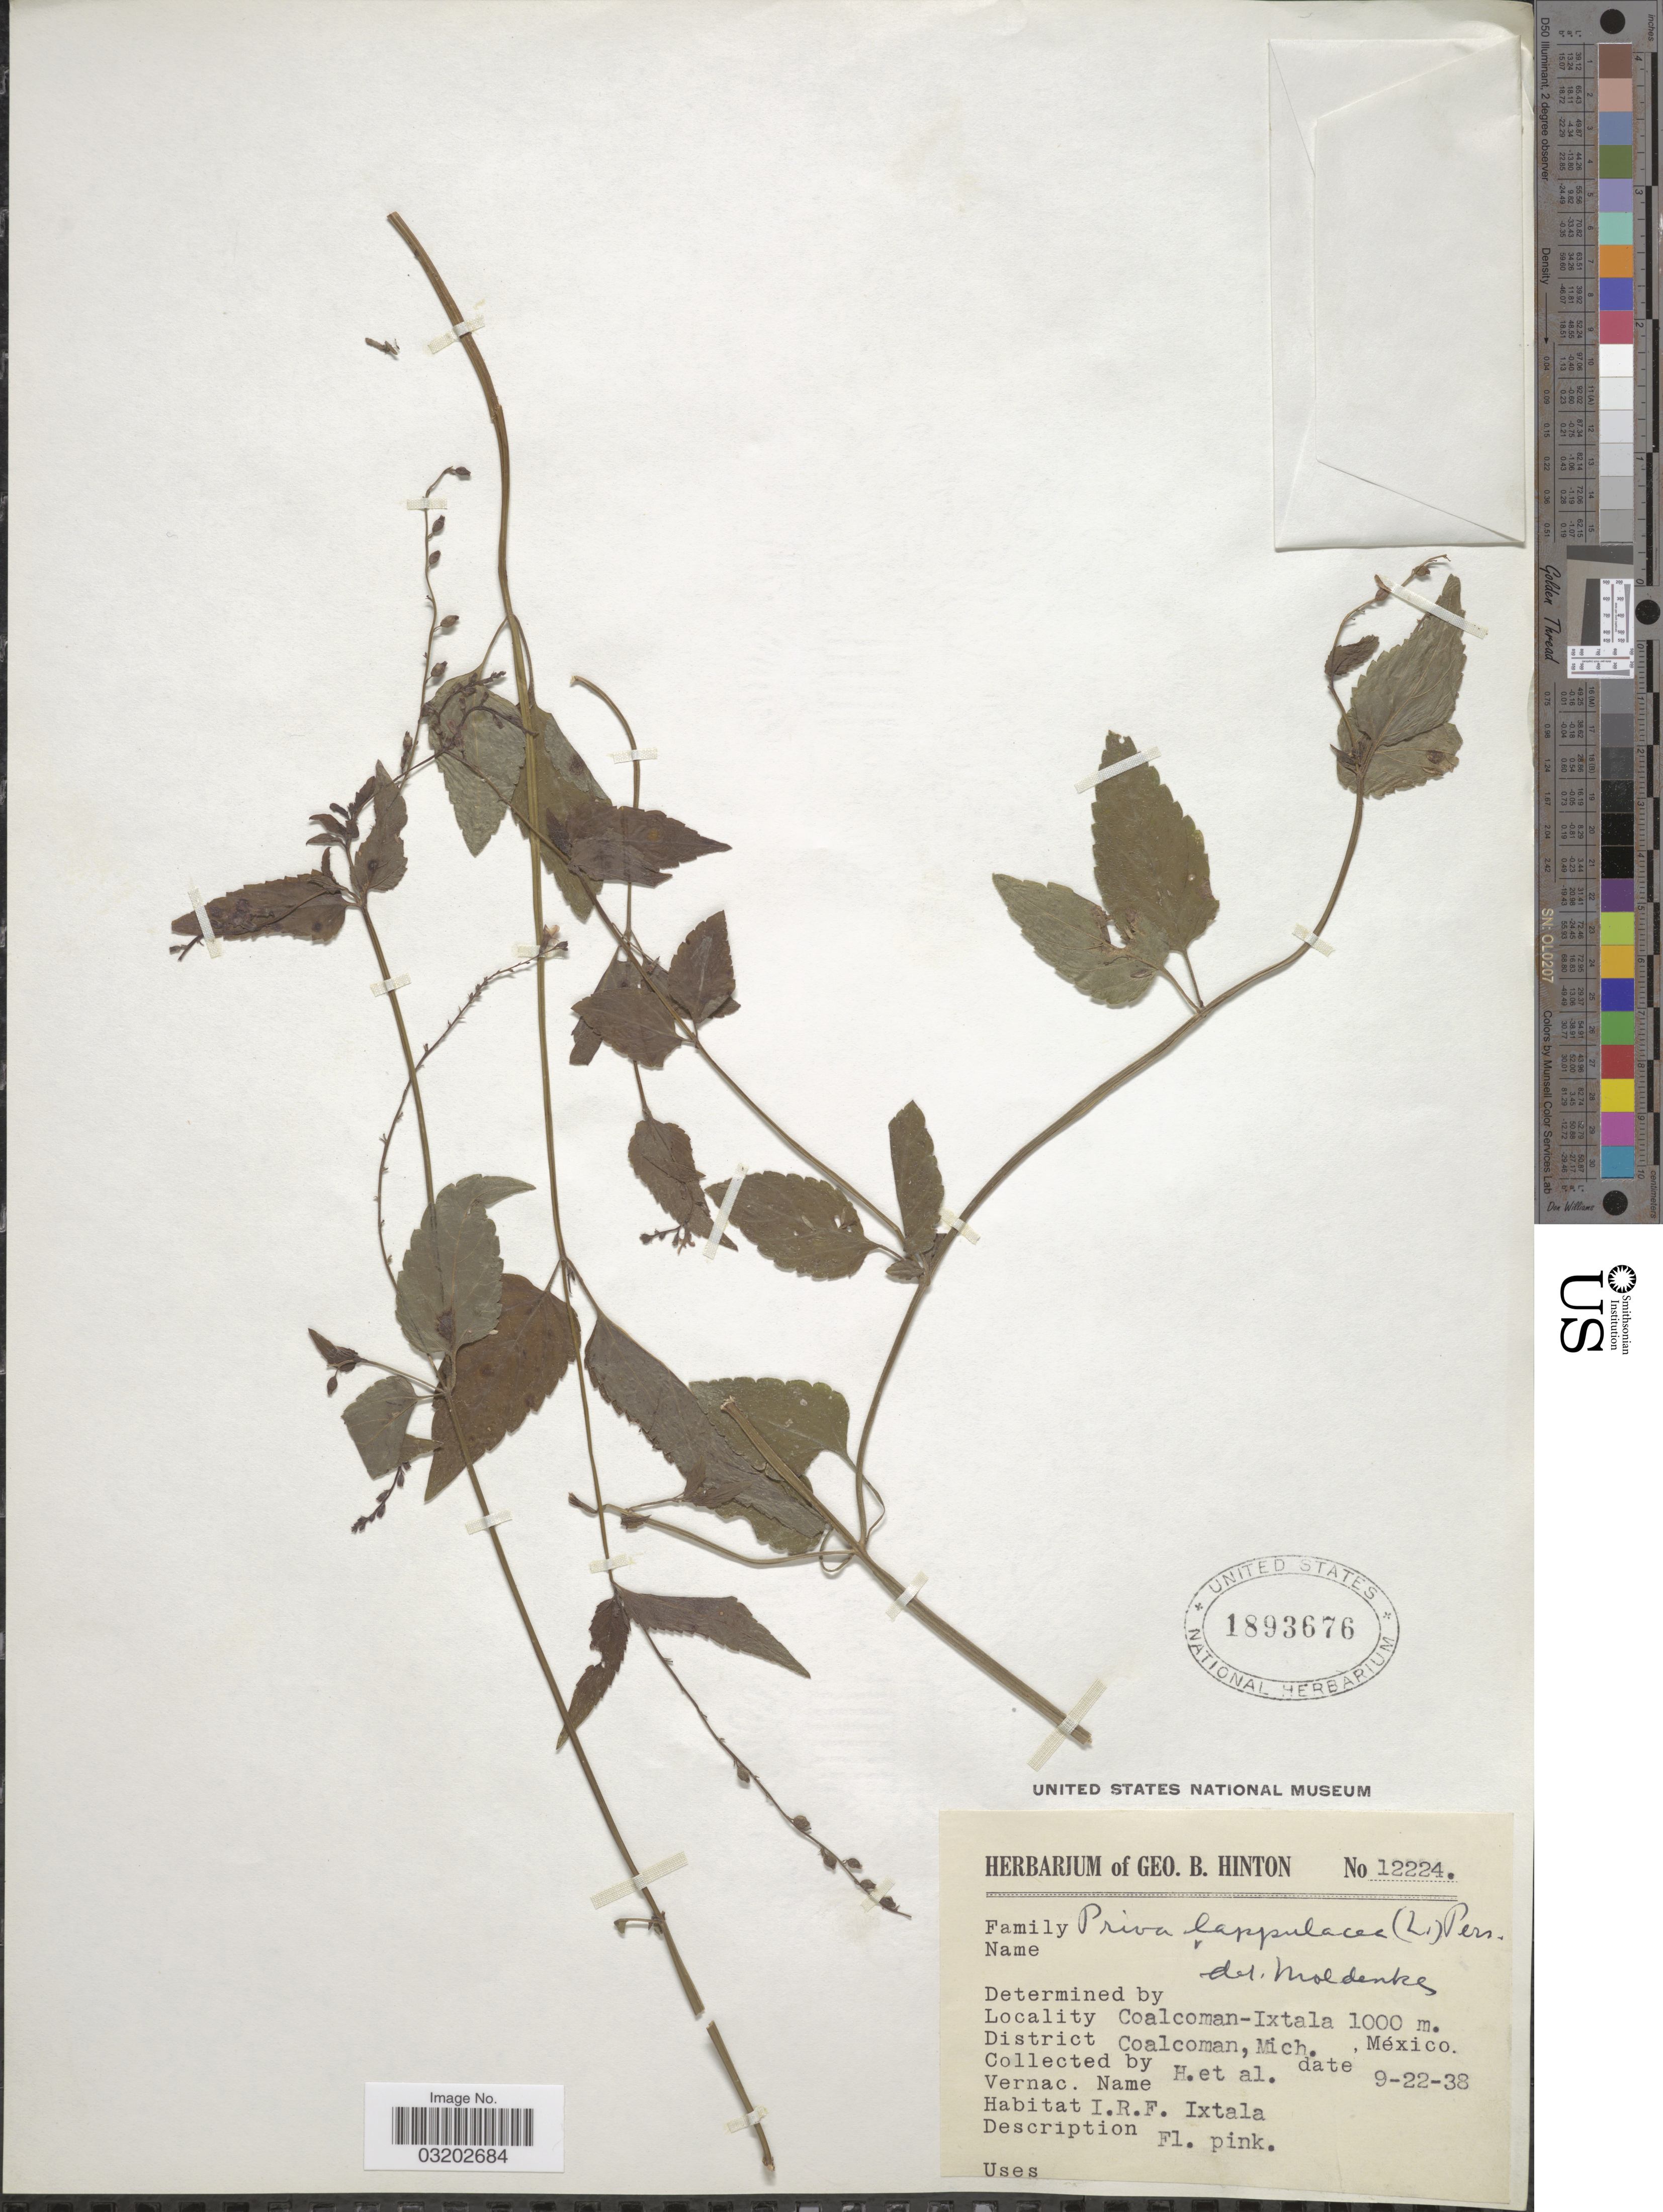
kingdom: Plantae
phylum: Tracheophyta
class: Magnoliopsida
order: Lamiales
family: Verbenaceae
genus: Priva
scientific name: Priva lappulacea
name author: (L.) Pers.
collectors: G. B. Hinton & et al.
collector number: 12224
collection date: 1938-09-22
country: Mexico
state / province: Michoacán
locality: Coalcoman-Ixtala. District Coalcoman. I.R.F. Ixtala.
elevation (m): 1000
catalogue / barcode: US 1893676